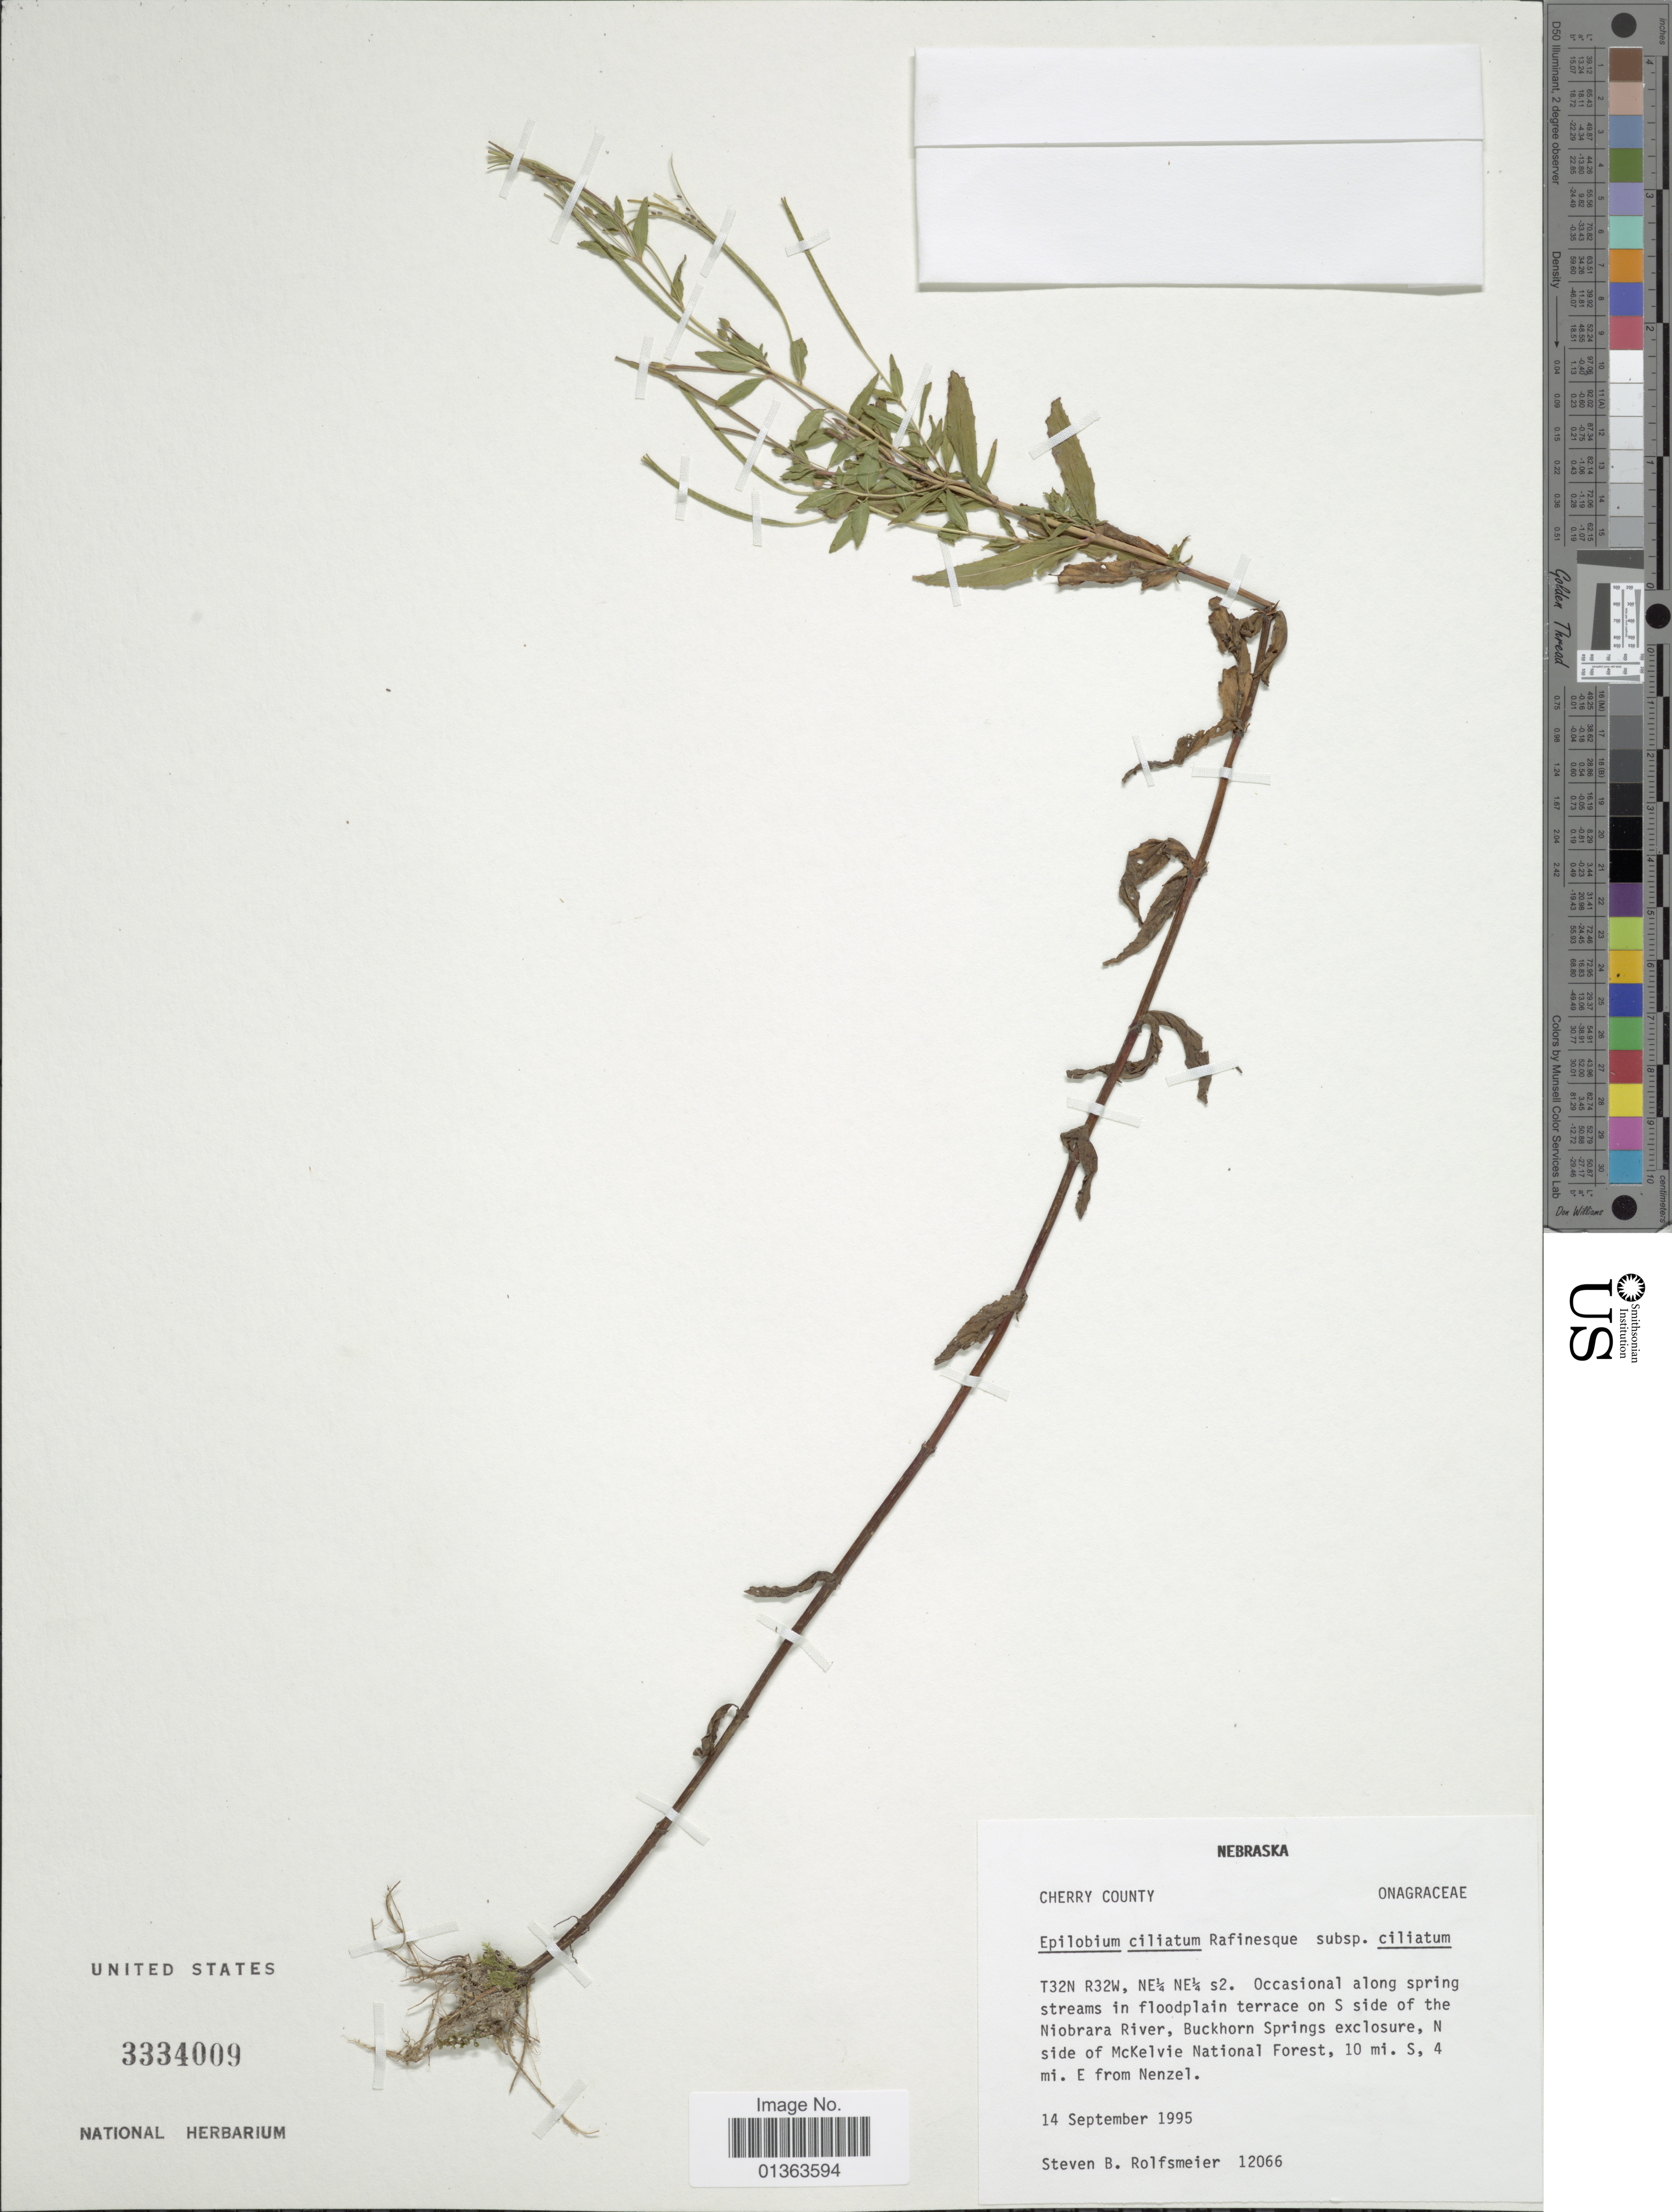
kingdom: Plantae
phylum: Tracheophyta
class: Magnoliopsida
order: Myrtales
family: Onagraceae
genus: Epilobium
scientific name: Epilobium ciliatum subsp. ciliatum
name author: Raf.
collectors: S. Rolfsmeier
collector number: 12066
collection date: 1995-09-14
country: United States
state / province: Nebraska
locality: Cherry County. Occasional along spring streams in floodplain terrace S side of the Niobrara River, Buckhorn Springs exclosure, N side of McKelvie National Forest, 10 mi. S, 4 mi. E from Nenzel.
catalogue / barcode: US 3334009